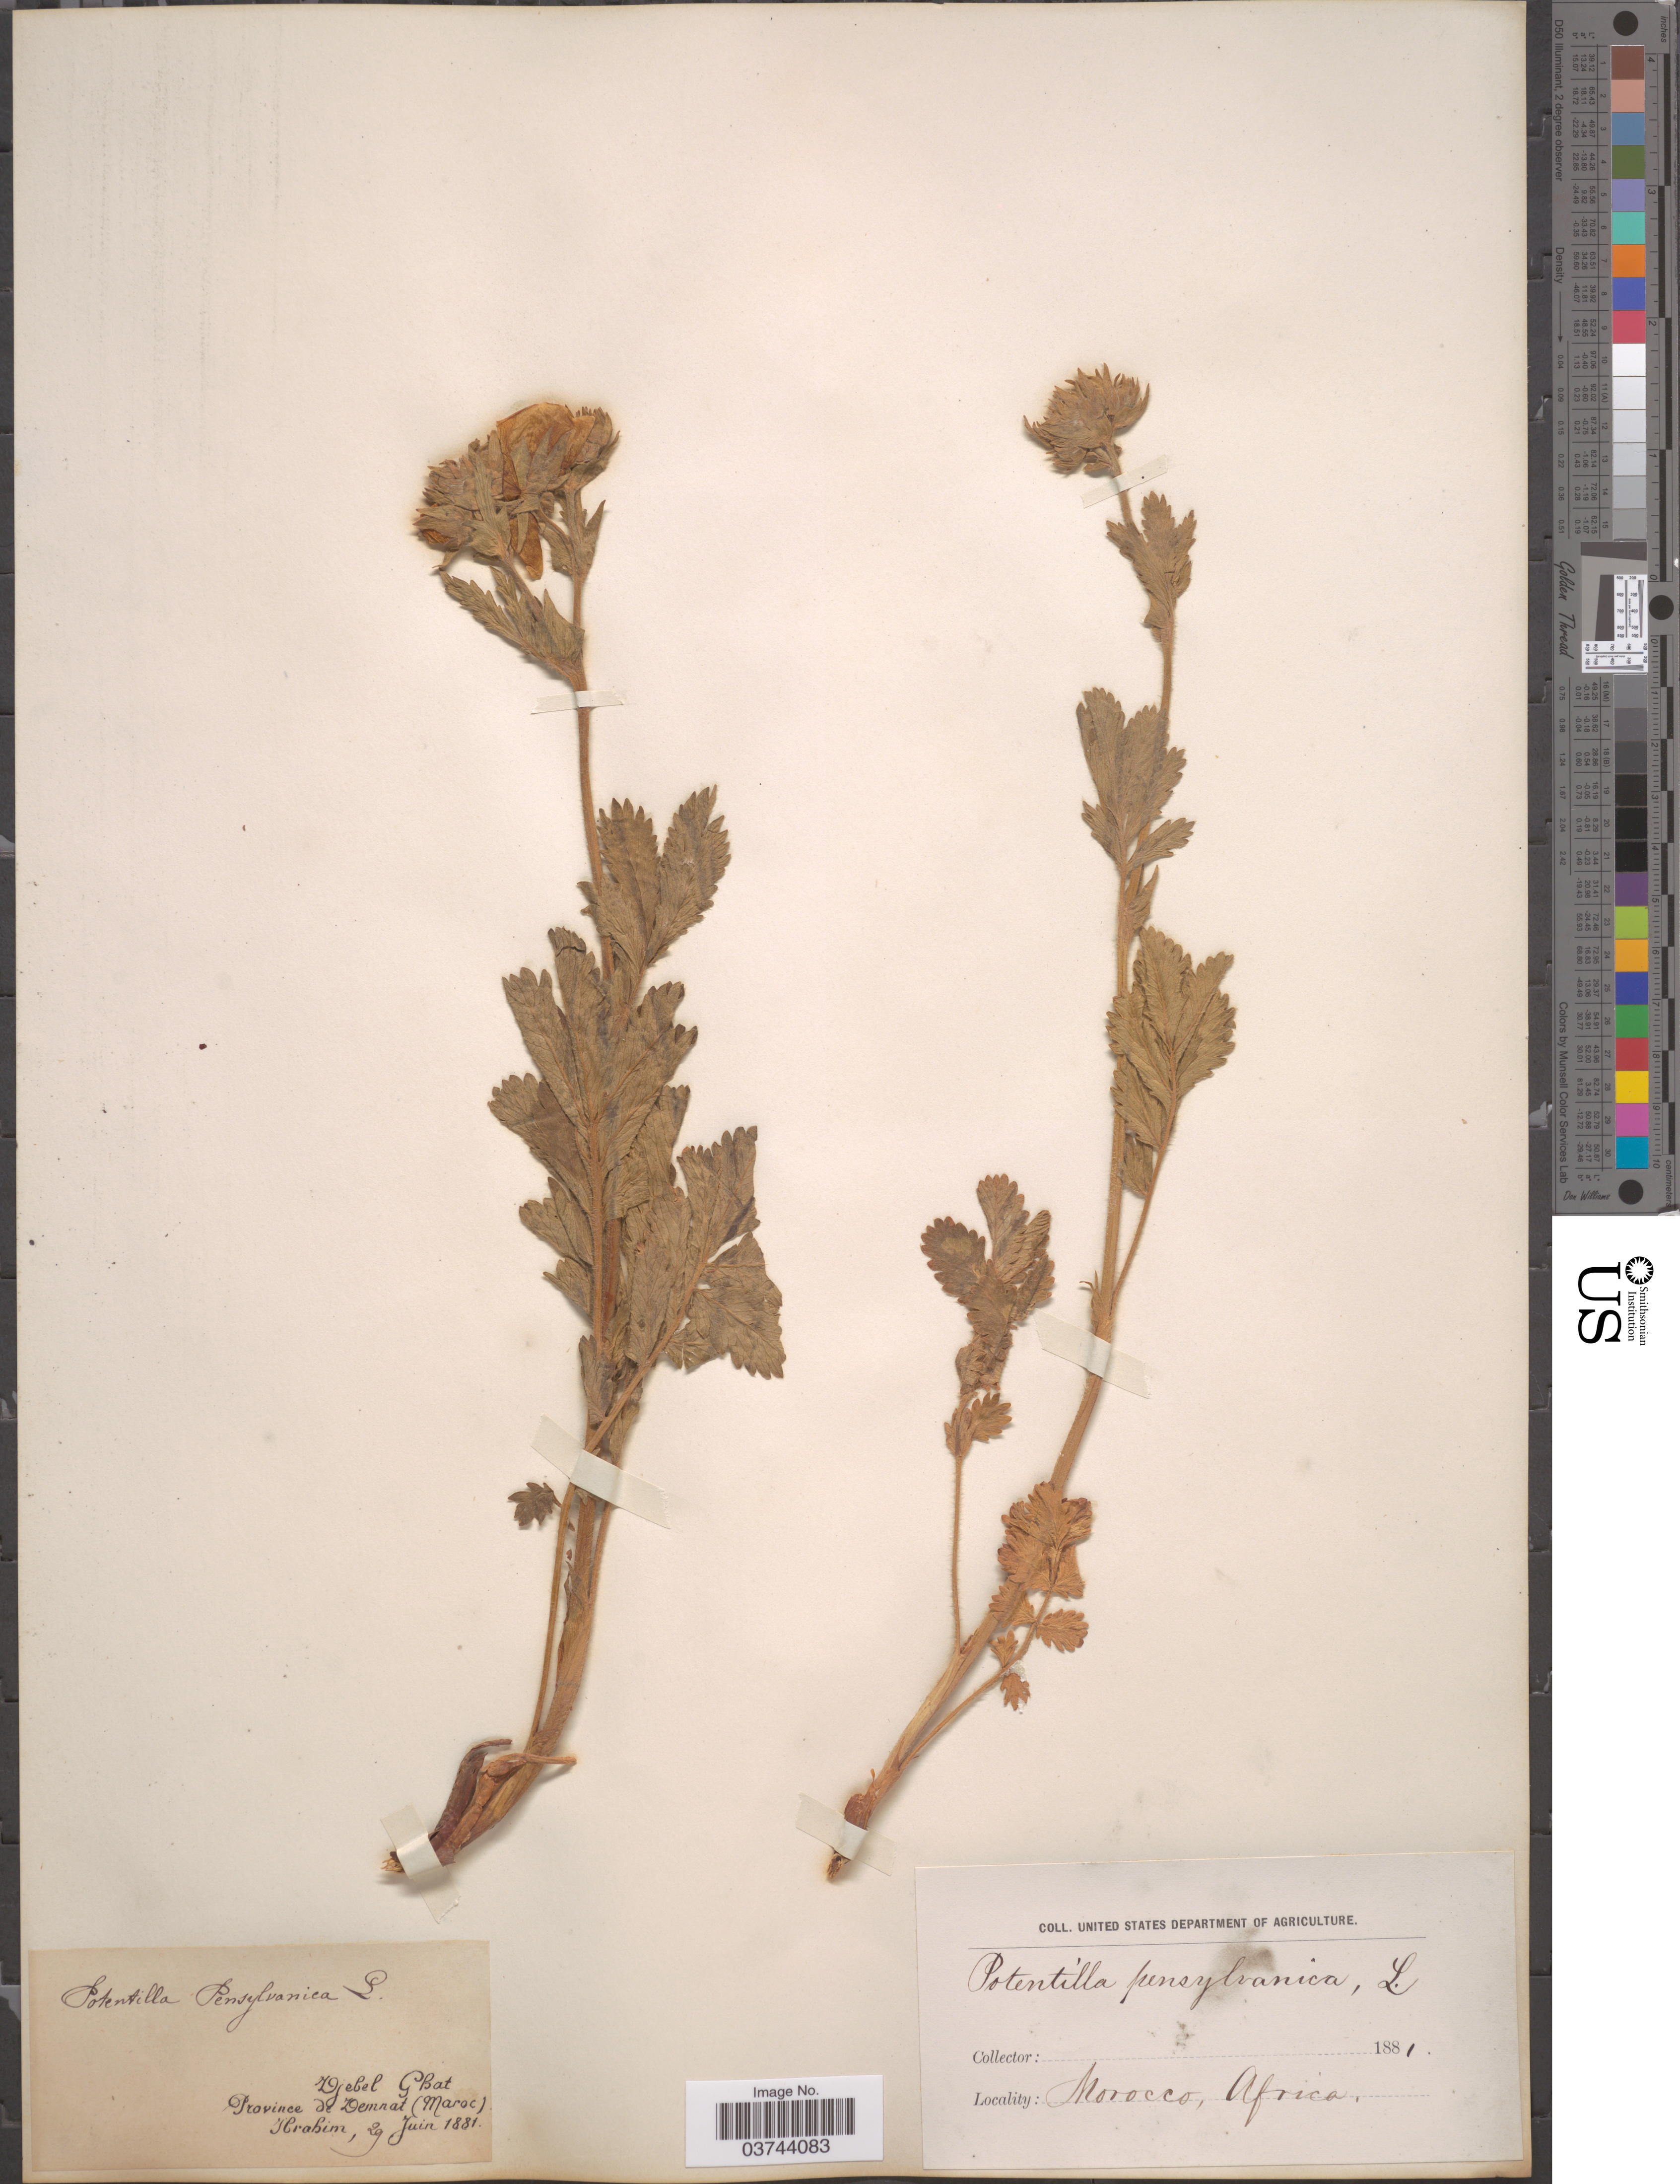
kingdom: Plantae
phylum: Tracheophyta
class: Magnoliopsida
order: Rosales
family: Rosaceae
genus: Potentilla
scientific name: Potentilla pensylvanica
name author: L.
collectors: -. Ibrahim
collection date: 1881-06-29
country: Morocco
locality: Djebel Ghat. Province de Demnat (Maroc)